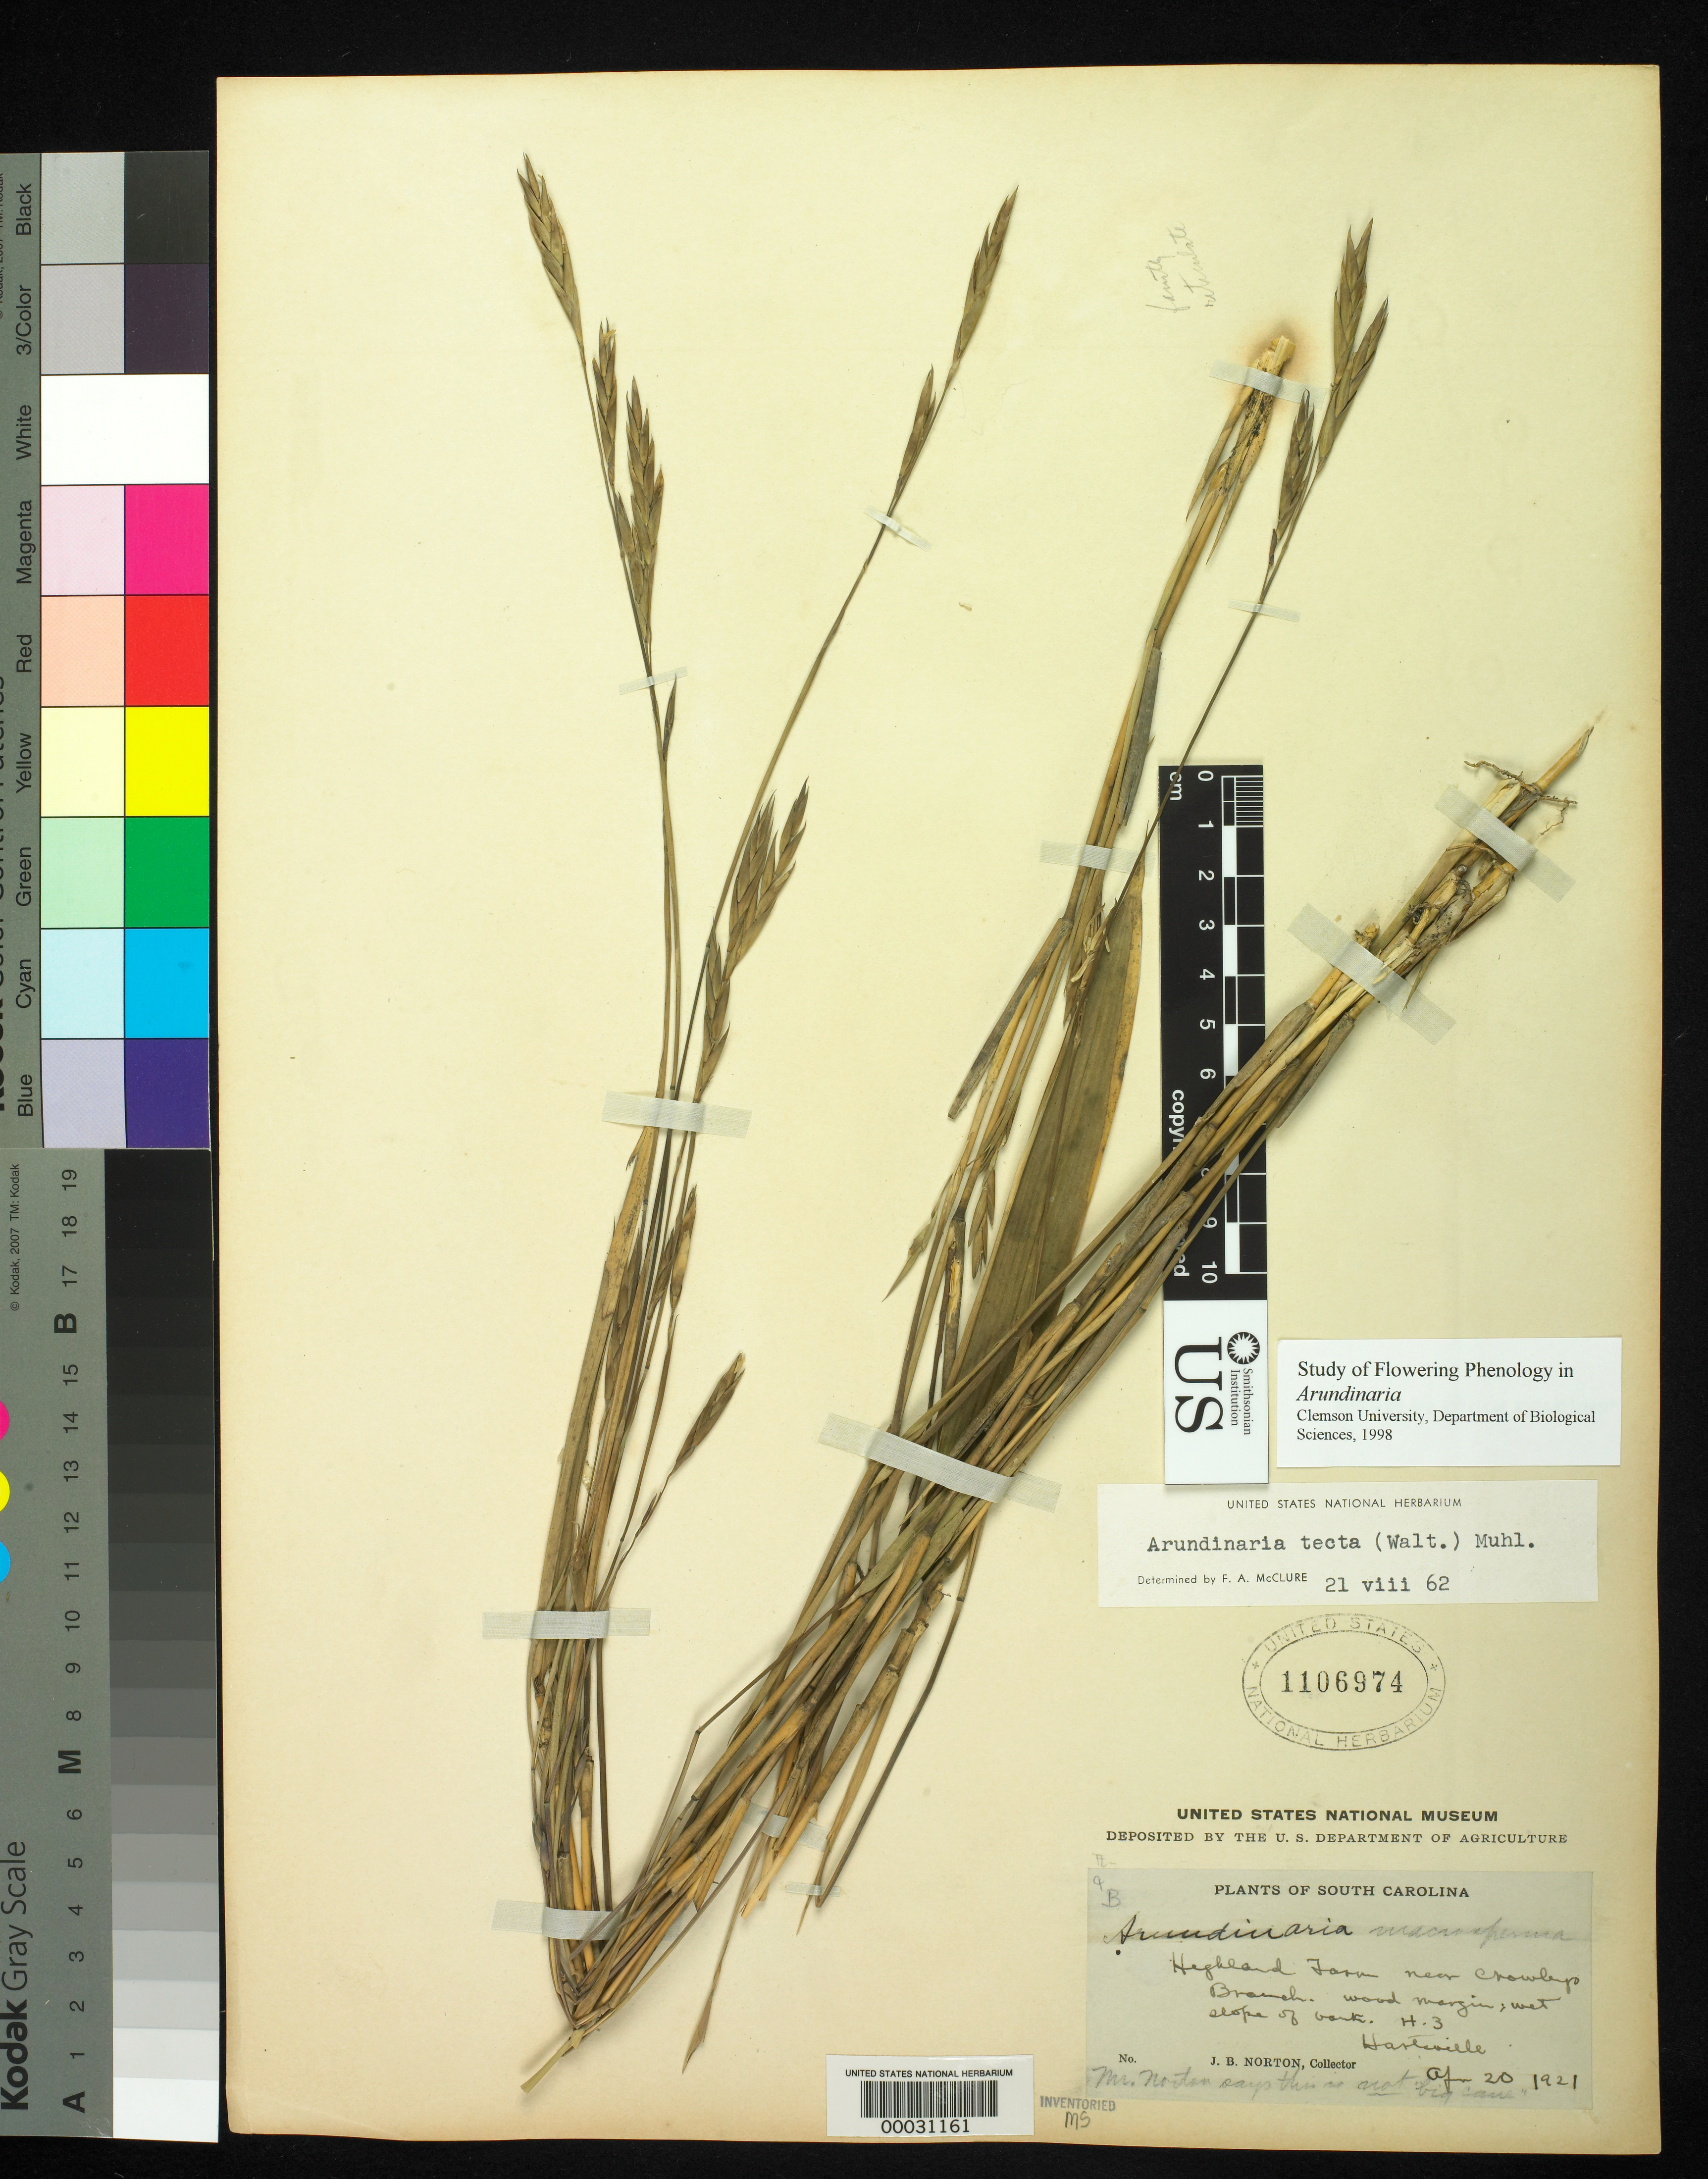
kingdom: Plantae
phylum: Tracheophyta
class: Liliopsida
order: Poales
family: Poaceae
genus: Arundinaria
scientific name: Arundinaria tecta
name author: (Walter) Muhl.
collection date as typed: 20 Apr 1921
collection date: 1921-04-20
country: United States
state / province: South Carolina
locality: Highland farm, crawleys branch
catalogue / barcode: US 1106974